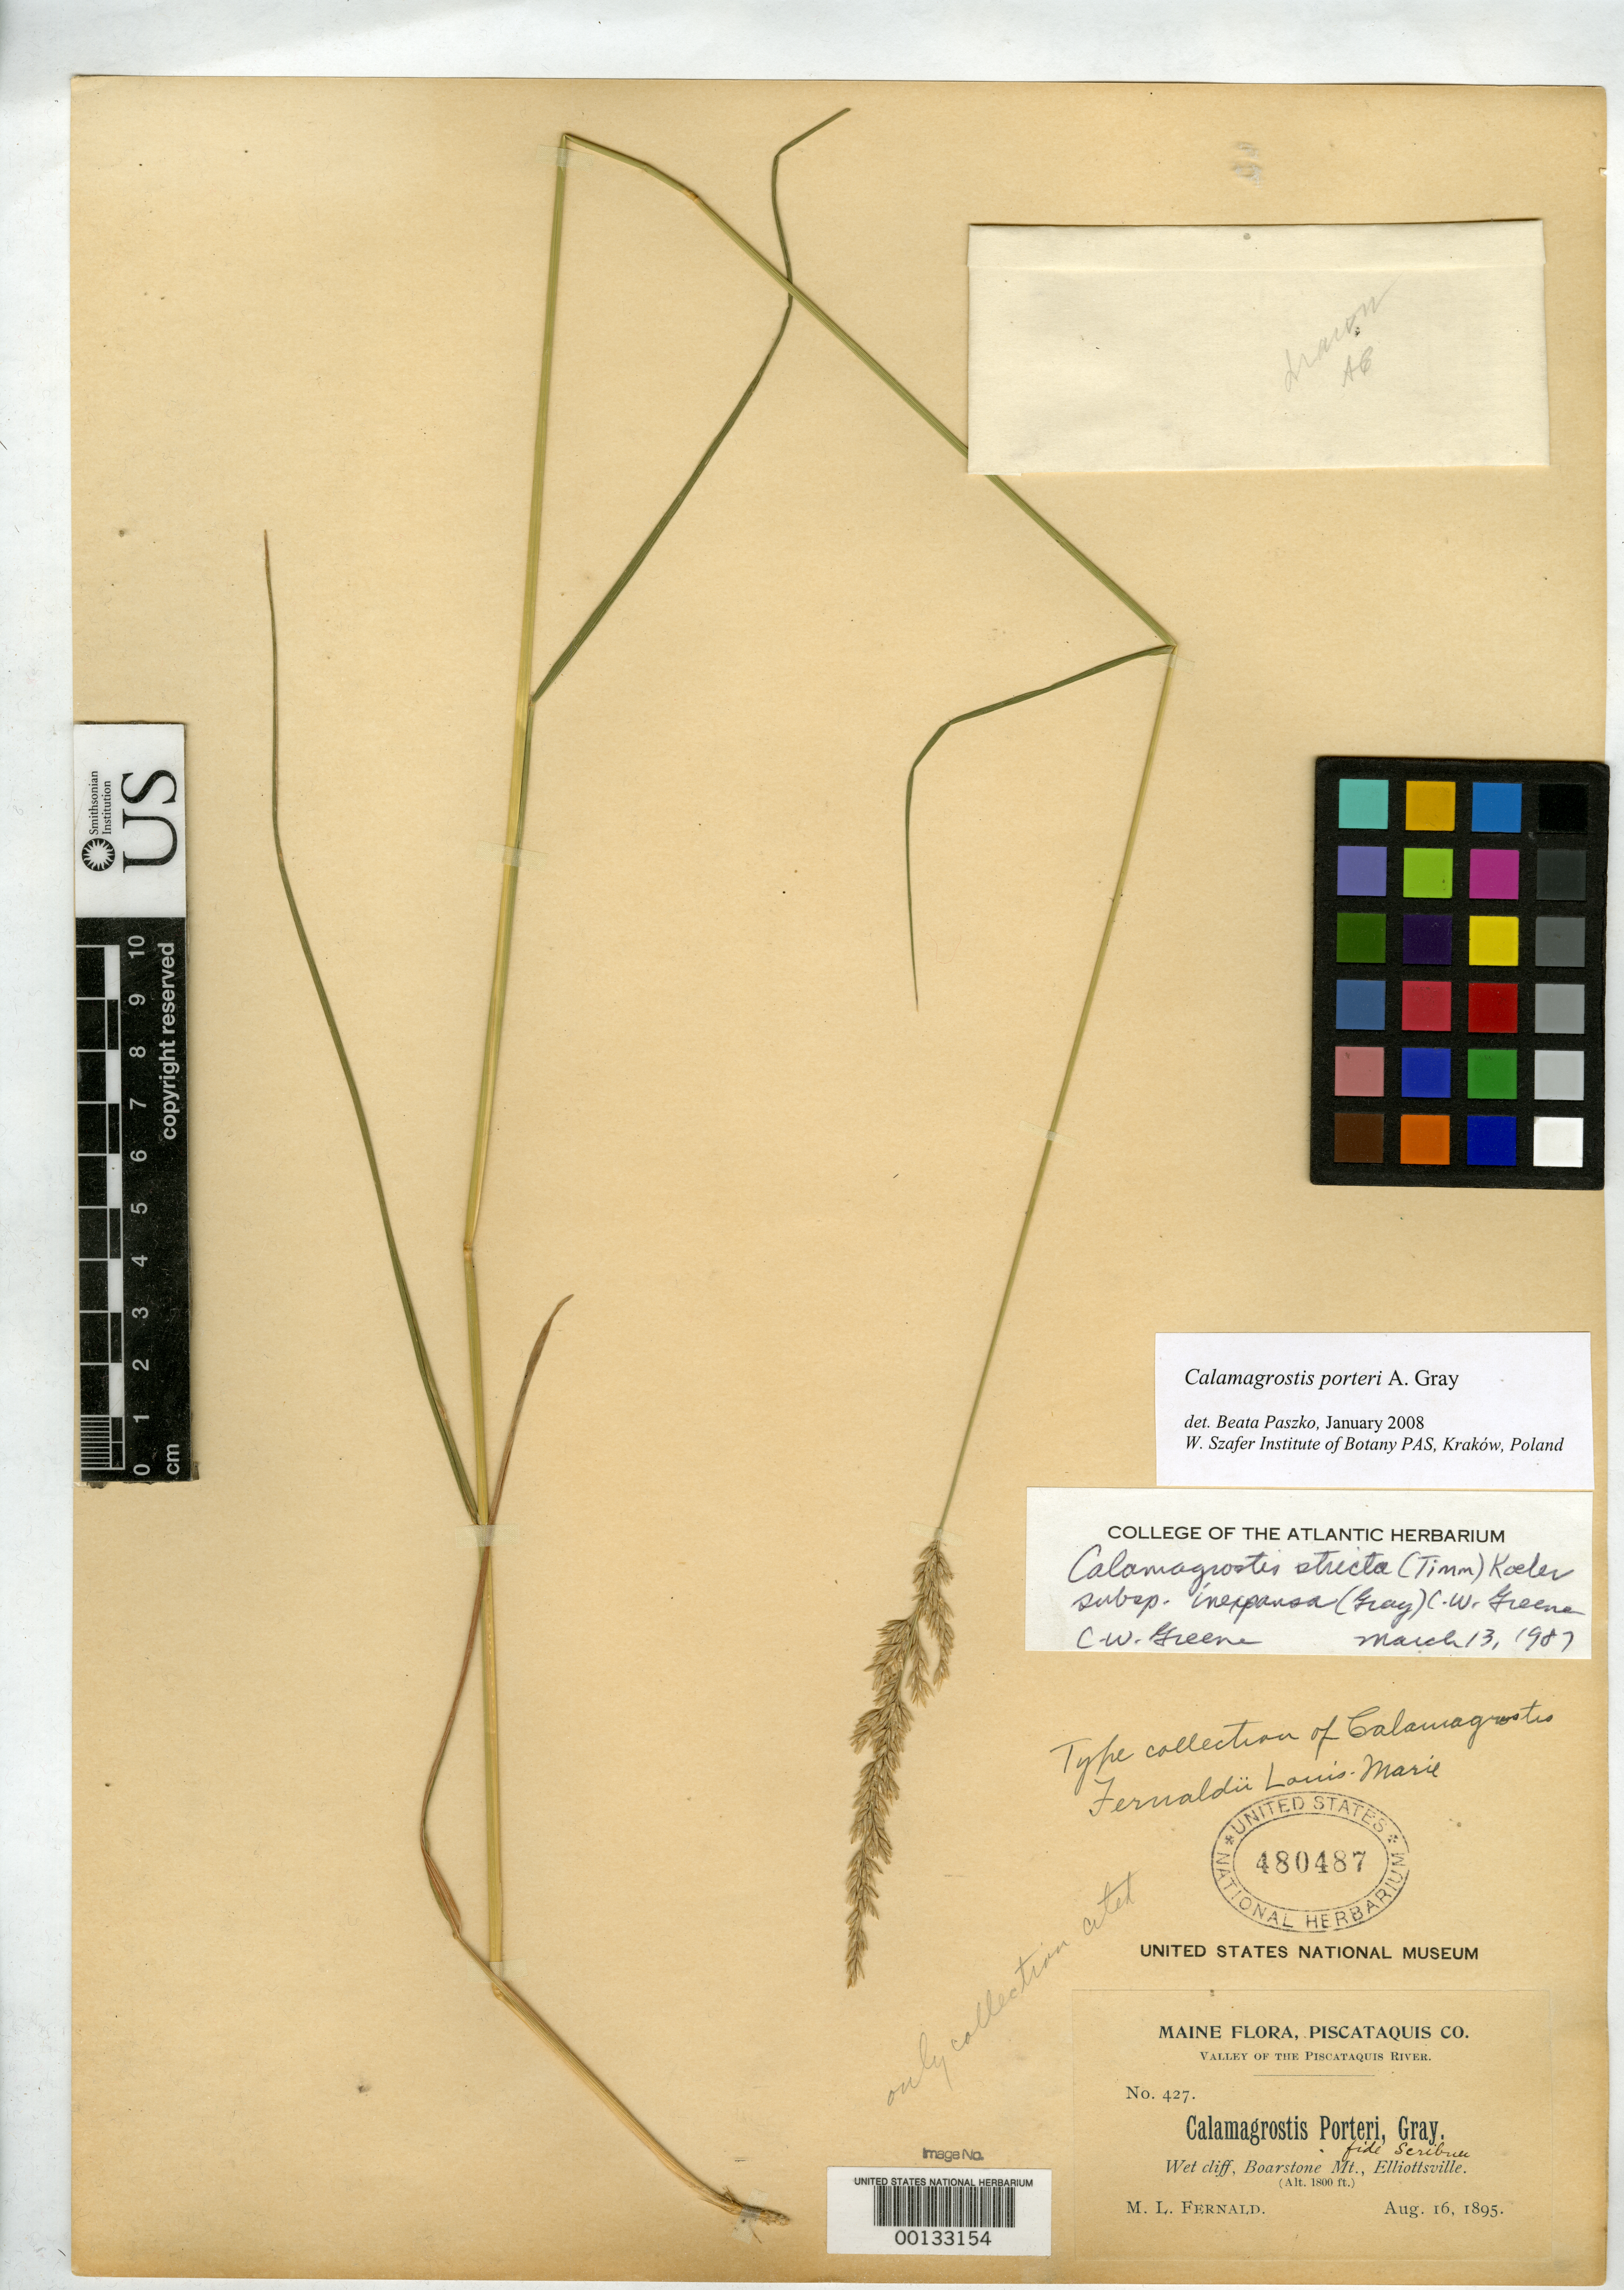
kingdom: Plantae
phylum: Tracheophyta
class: Liliopsida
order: Poales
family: Poaceae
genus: Calamagrostis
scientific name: Calamagrostis fernaldii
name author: Louis-Marie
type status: Isotype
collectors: M. L. Fernald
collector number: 427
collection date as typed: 16 Aug 1895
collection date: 1895-08-16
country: United States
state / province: Maine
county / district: Piscataquis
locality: West cliff, Boarstone Mt., Elliottsville.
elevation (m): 549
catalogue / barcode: US 480487